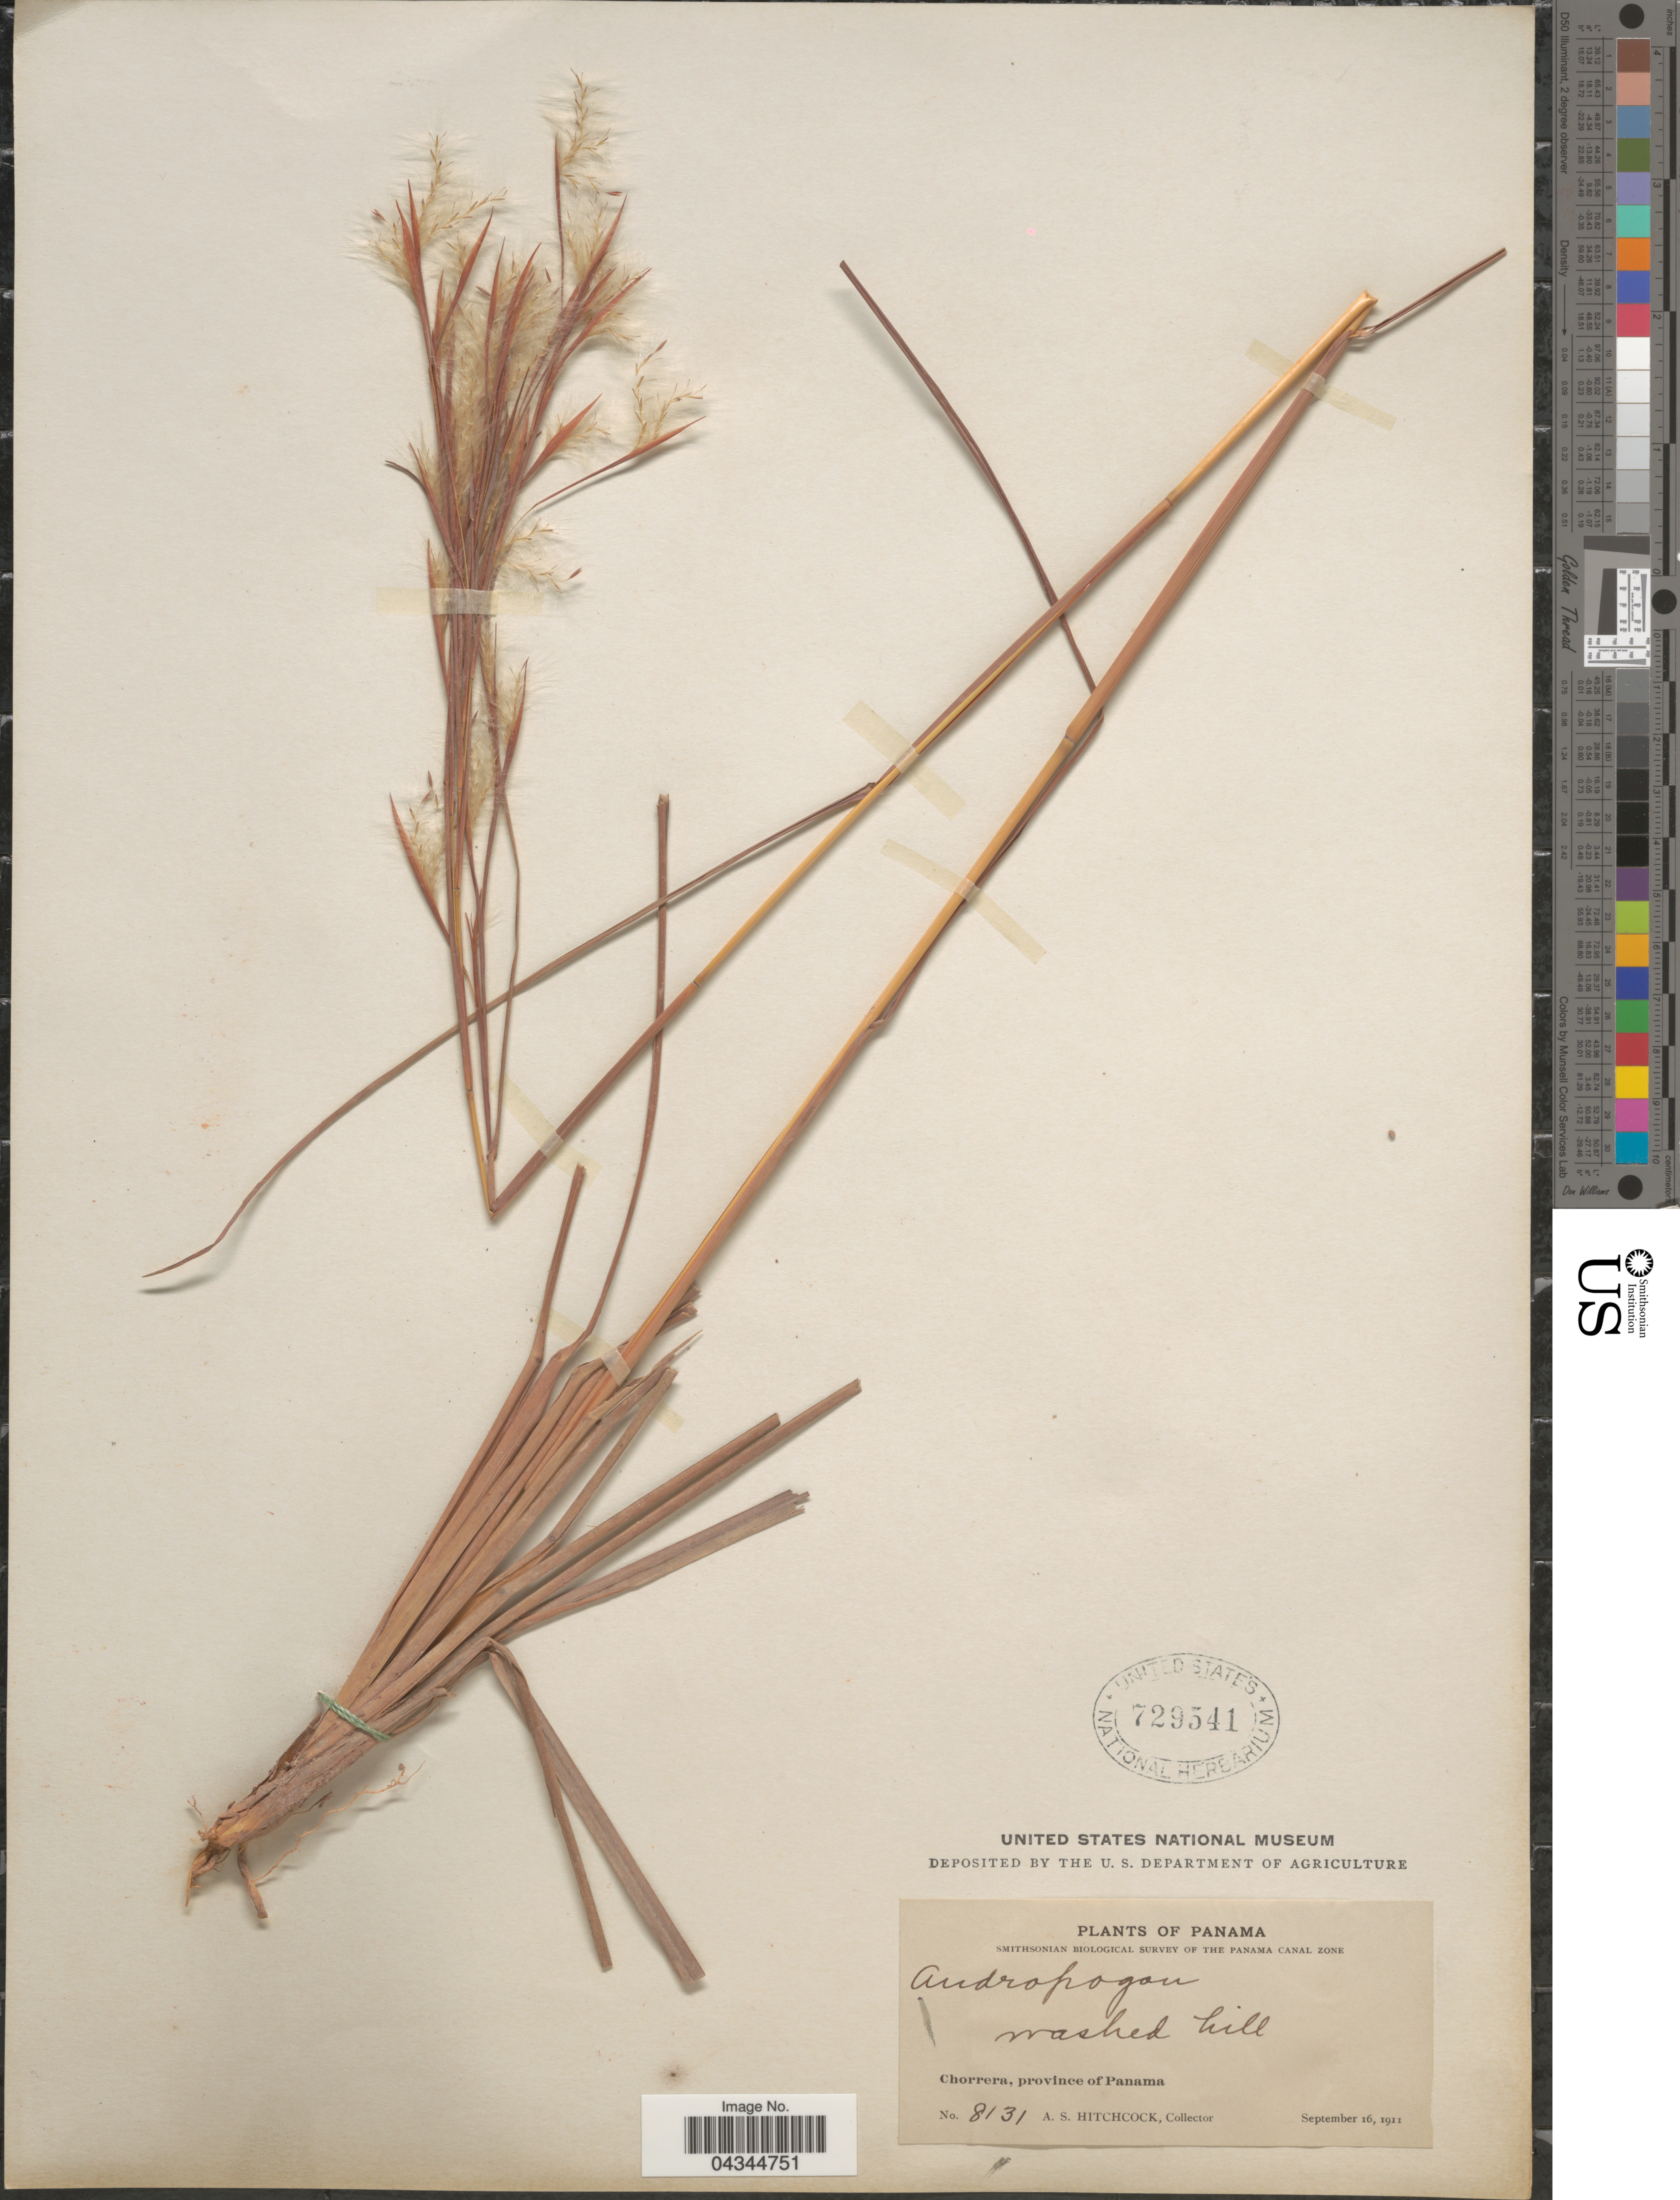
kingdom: Plantae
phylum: Tracheophyta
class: Liliopsida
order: Poales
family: Poaceae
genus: Andropogon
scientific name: Andropogon bicornis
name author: L.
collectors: A. S. Hitchcock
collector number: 8131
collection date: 1911-09-16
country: Panama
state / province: Panamá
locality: Smithsonian Biological Survey of the Panama Canal Zone. Chorrera.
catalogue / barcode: US 729541